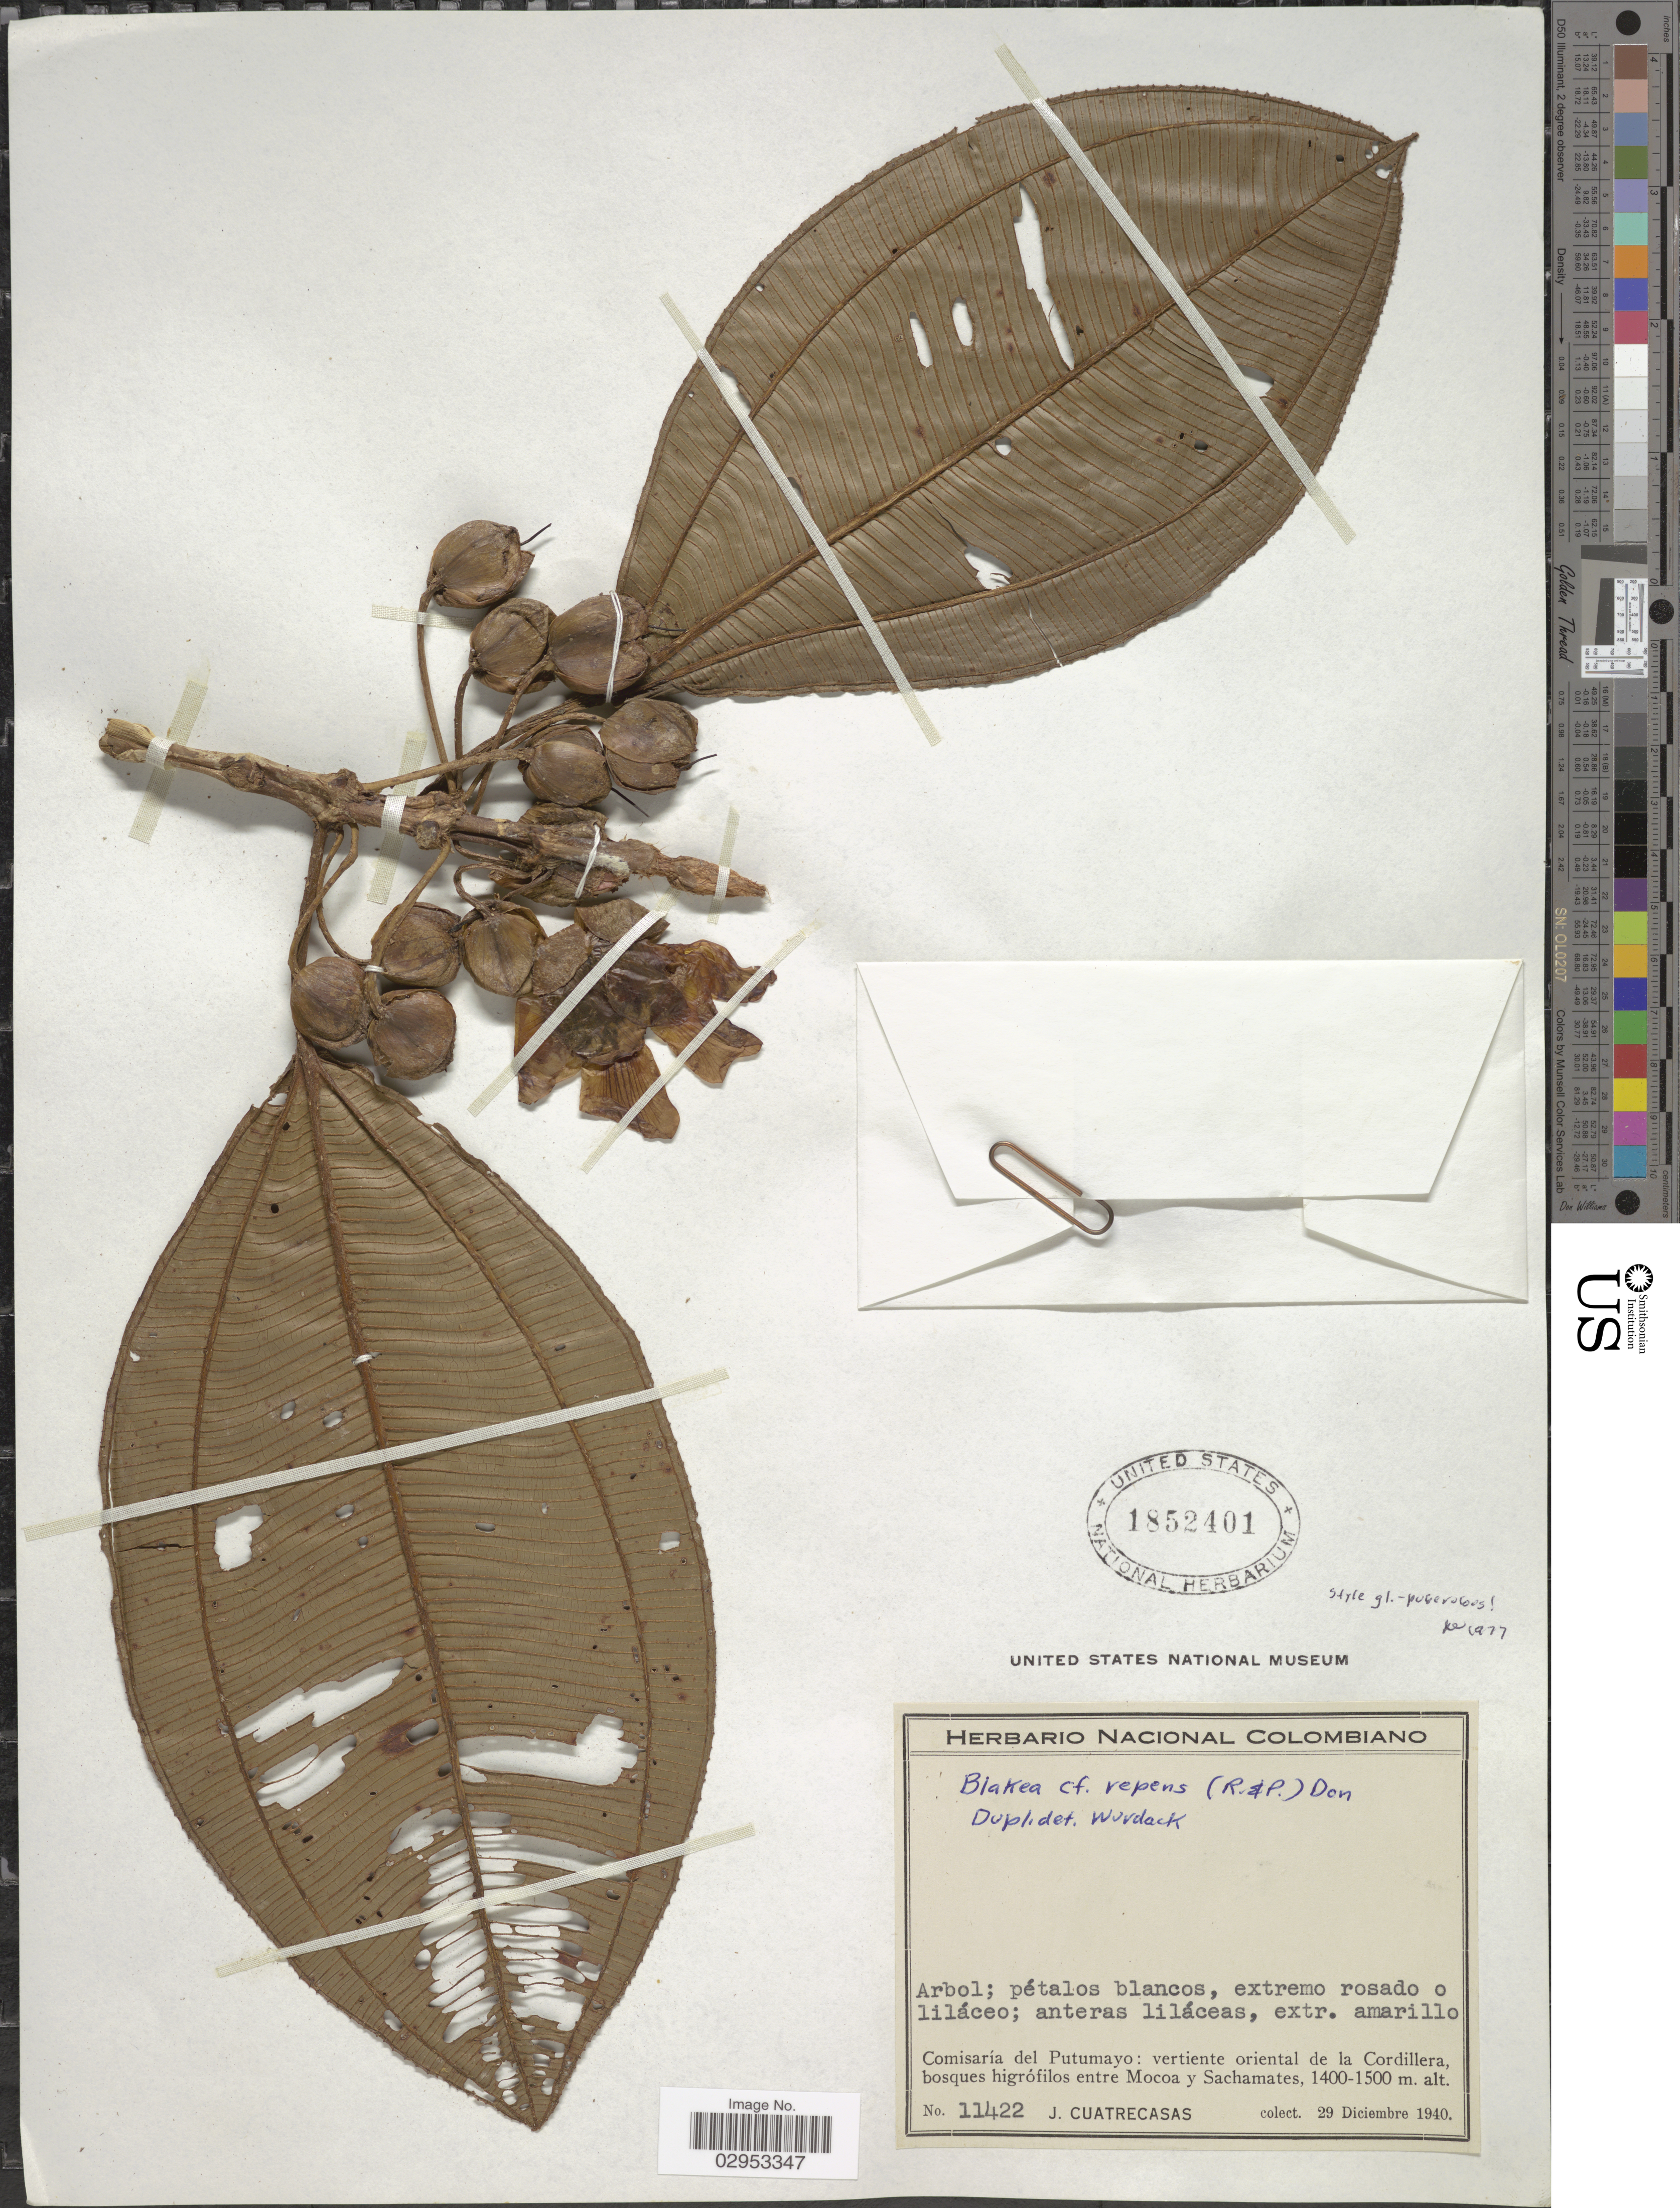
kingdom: Plantae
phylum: Tracheophyta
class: Magnoliopsida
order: Myrtales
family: Melastomataceae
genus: Blakea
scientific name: Blakea repens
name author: (Ruiz & Pav.) D. Don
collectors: J. Cuatrecasas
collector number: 11422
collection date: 1940-12-29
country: Colombia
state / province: Putumayo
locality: Comisaría del Putumayo: vertiente oriental de la Cordillera, entre Mocoa y Sachamates.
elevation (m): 1400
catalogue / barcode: US 1852401